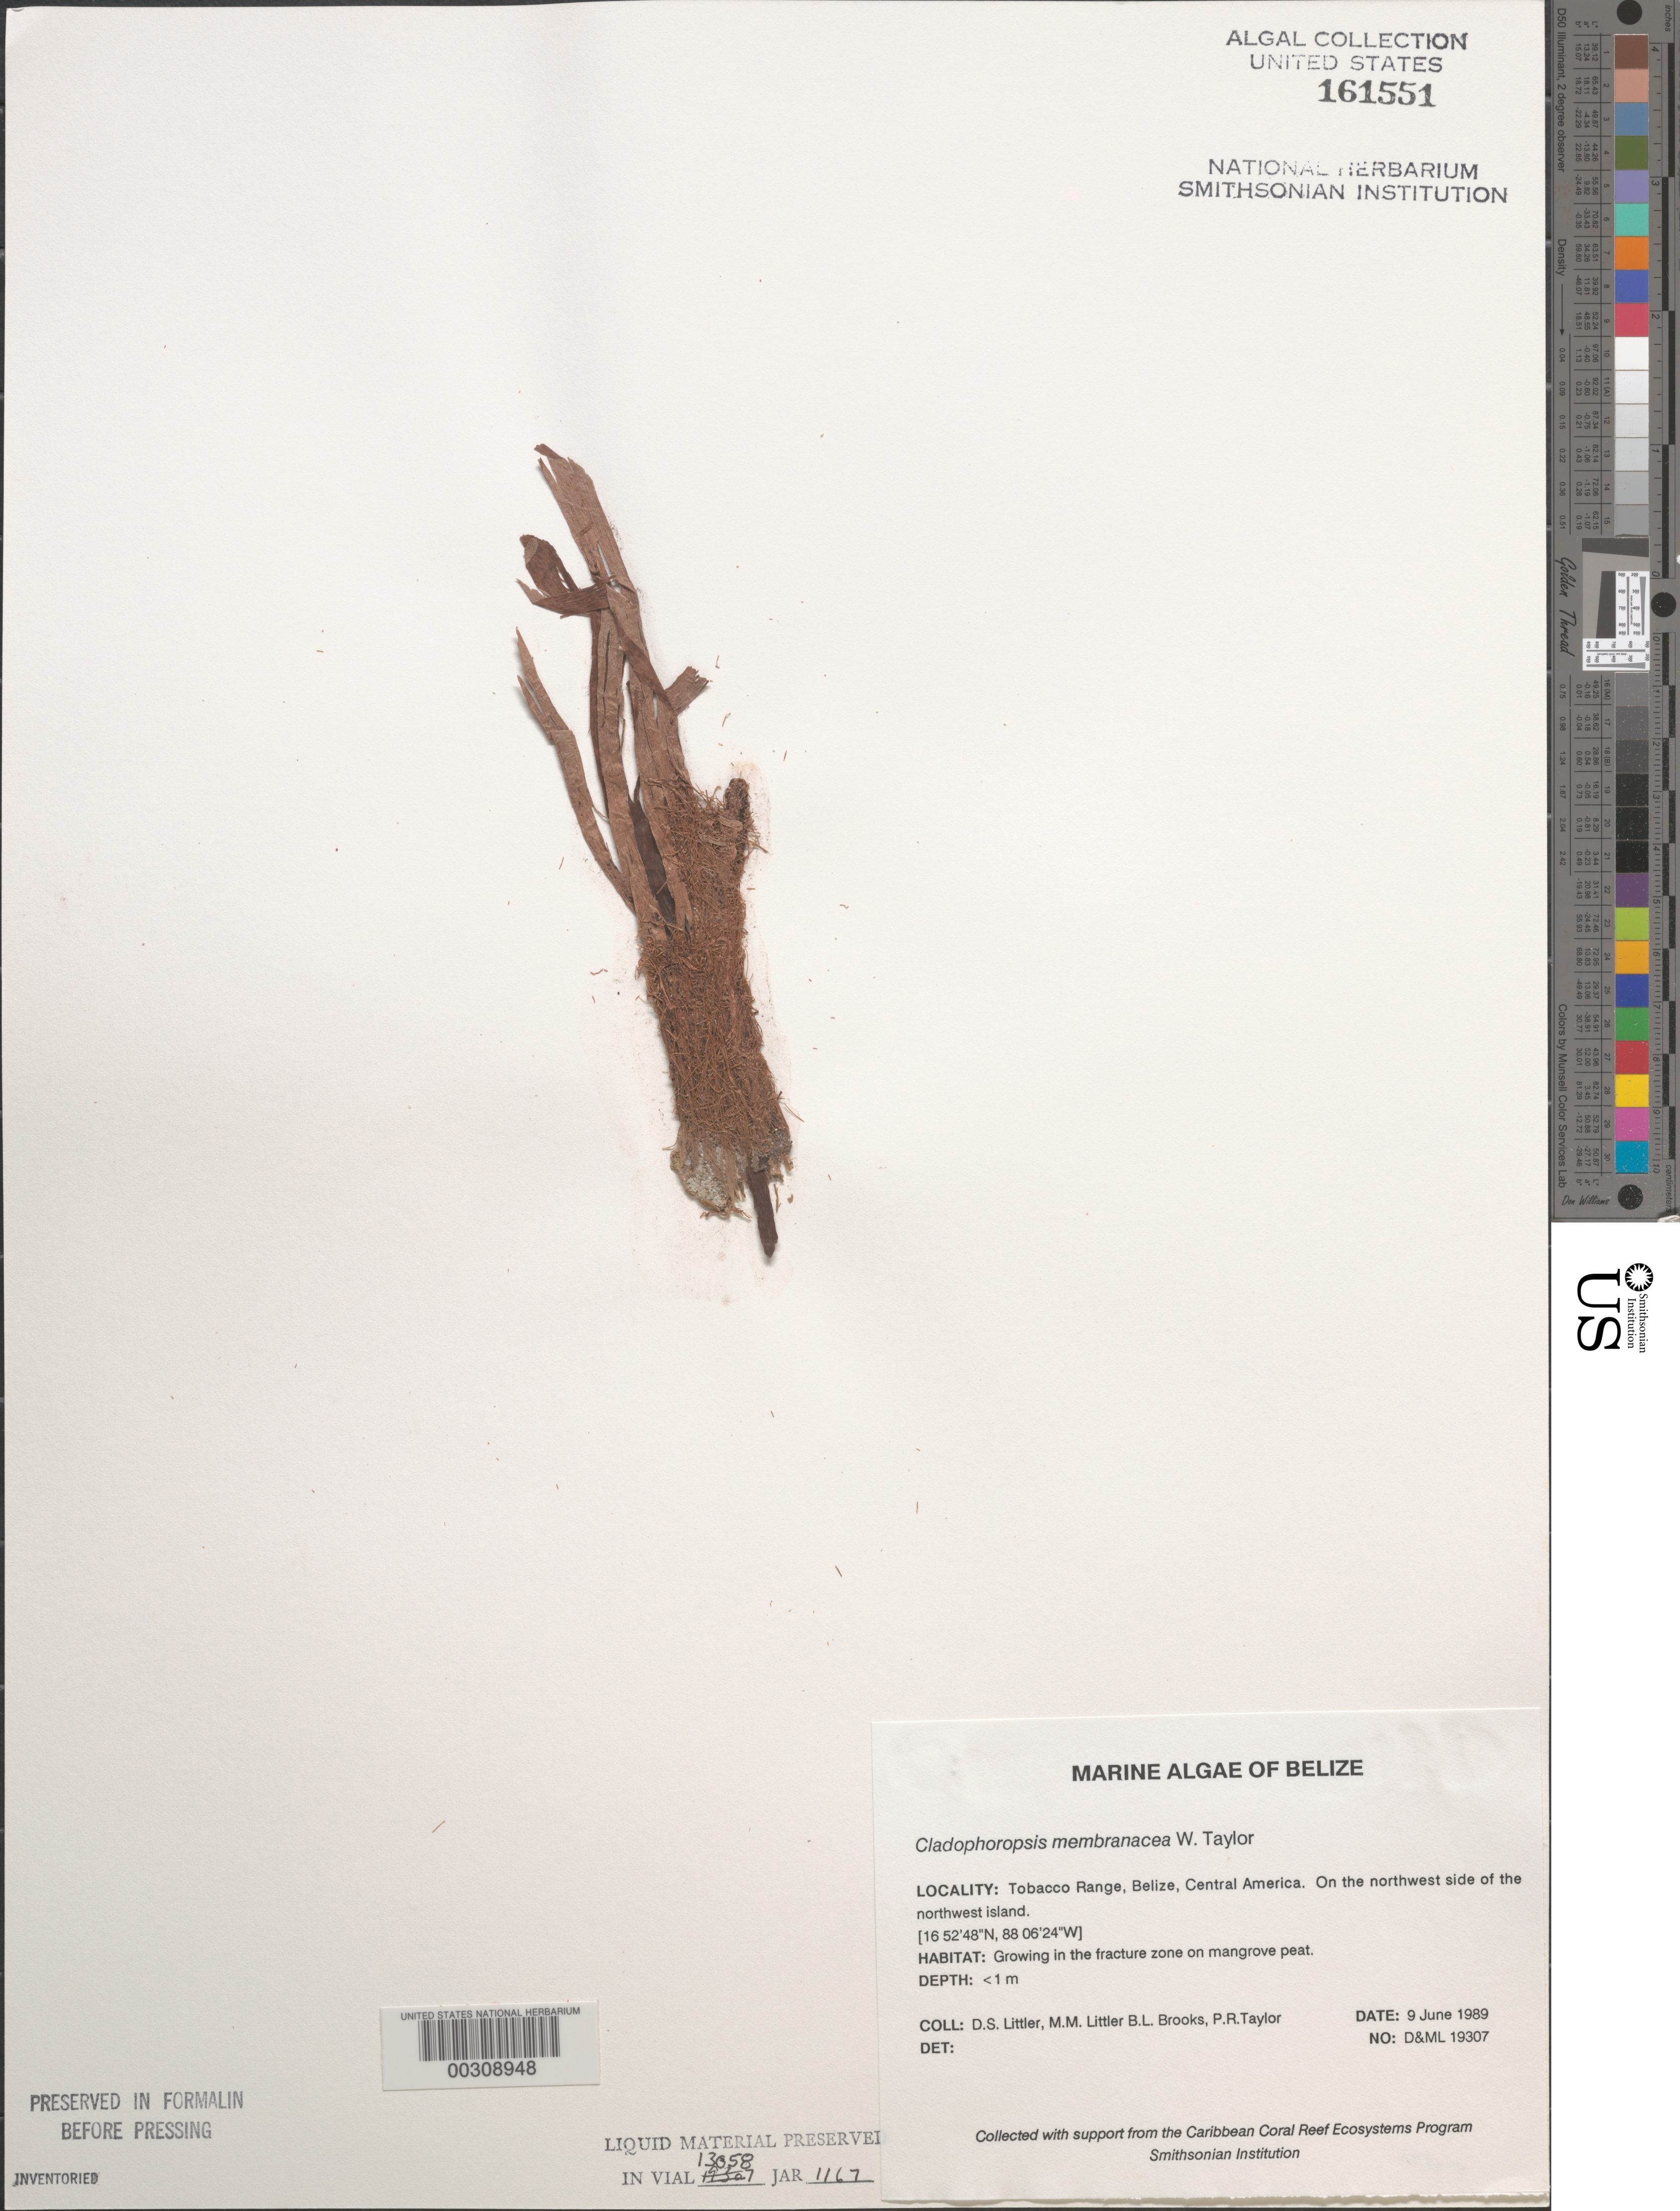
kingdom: Plantae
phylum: Chlorophyta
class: Ulvophyceae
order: Siphonocladales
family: Boodleaceae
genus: Cladophoropsis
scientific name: Cladophoropsis membranacea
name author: (Hofman-Bang) Børgesen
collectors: D. S. Littler, M. M. Littler, B. Brooks & P. R. Taylor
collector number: D&ML 19307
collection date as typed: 09 Jun 1989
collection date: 1989-06-09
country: Belize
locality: Tobacco Range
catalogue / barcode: US 161551